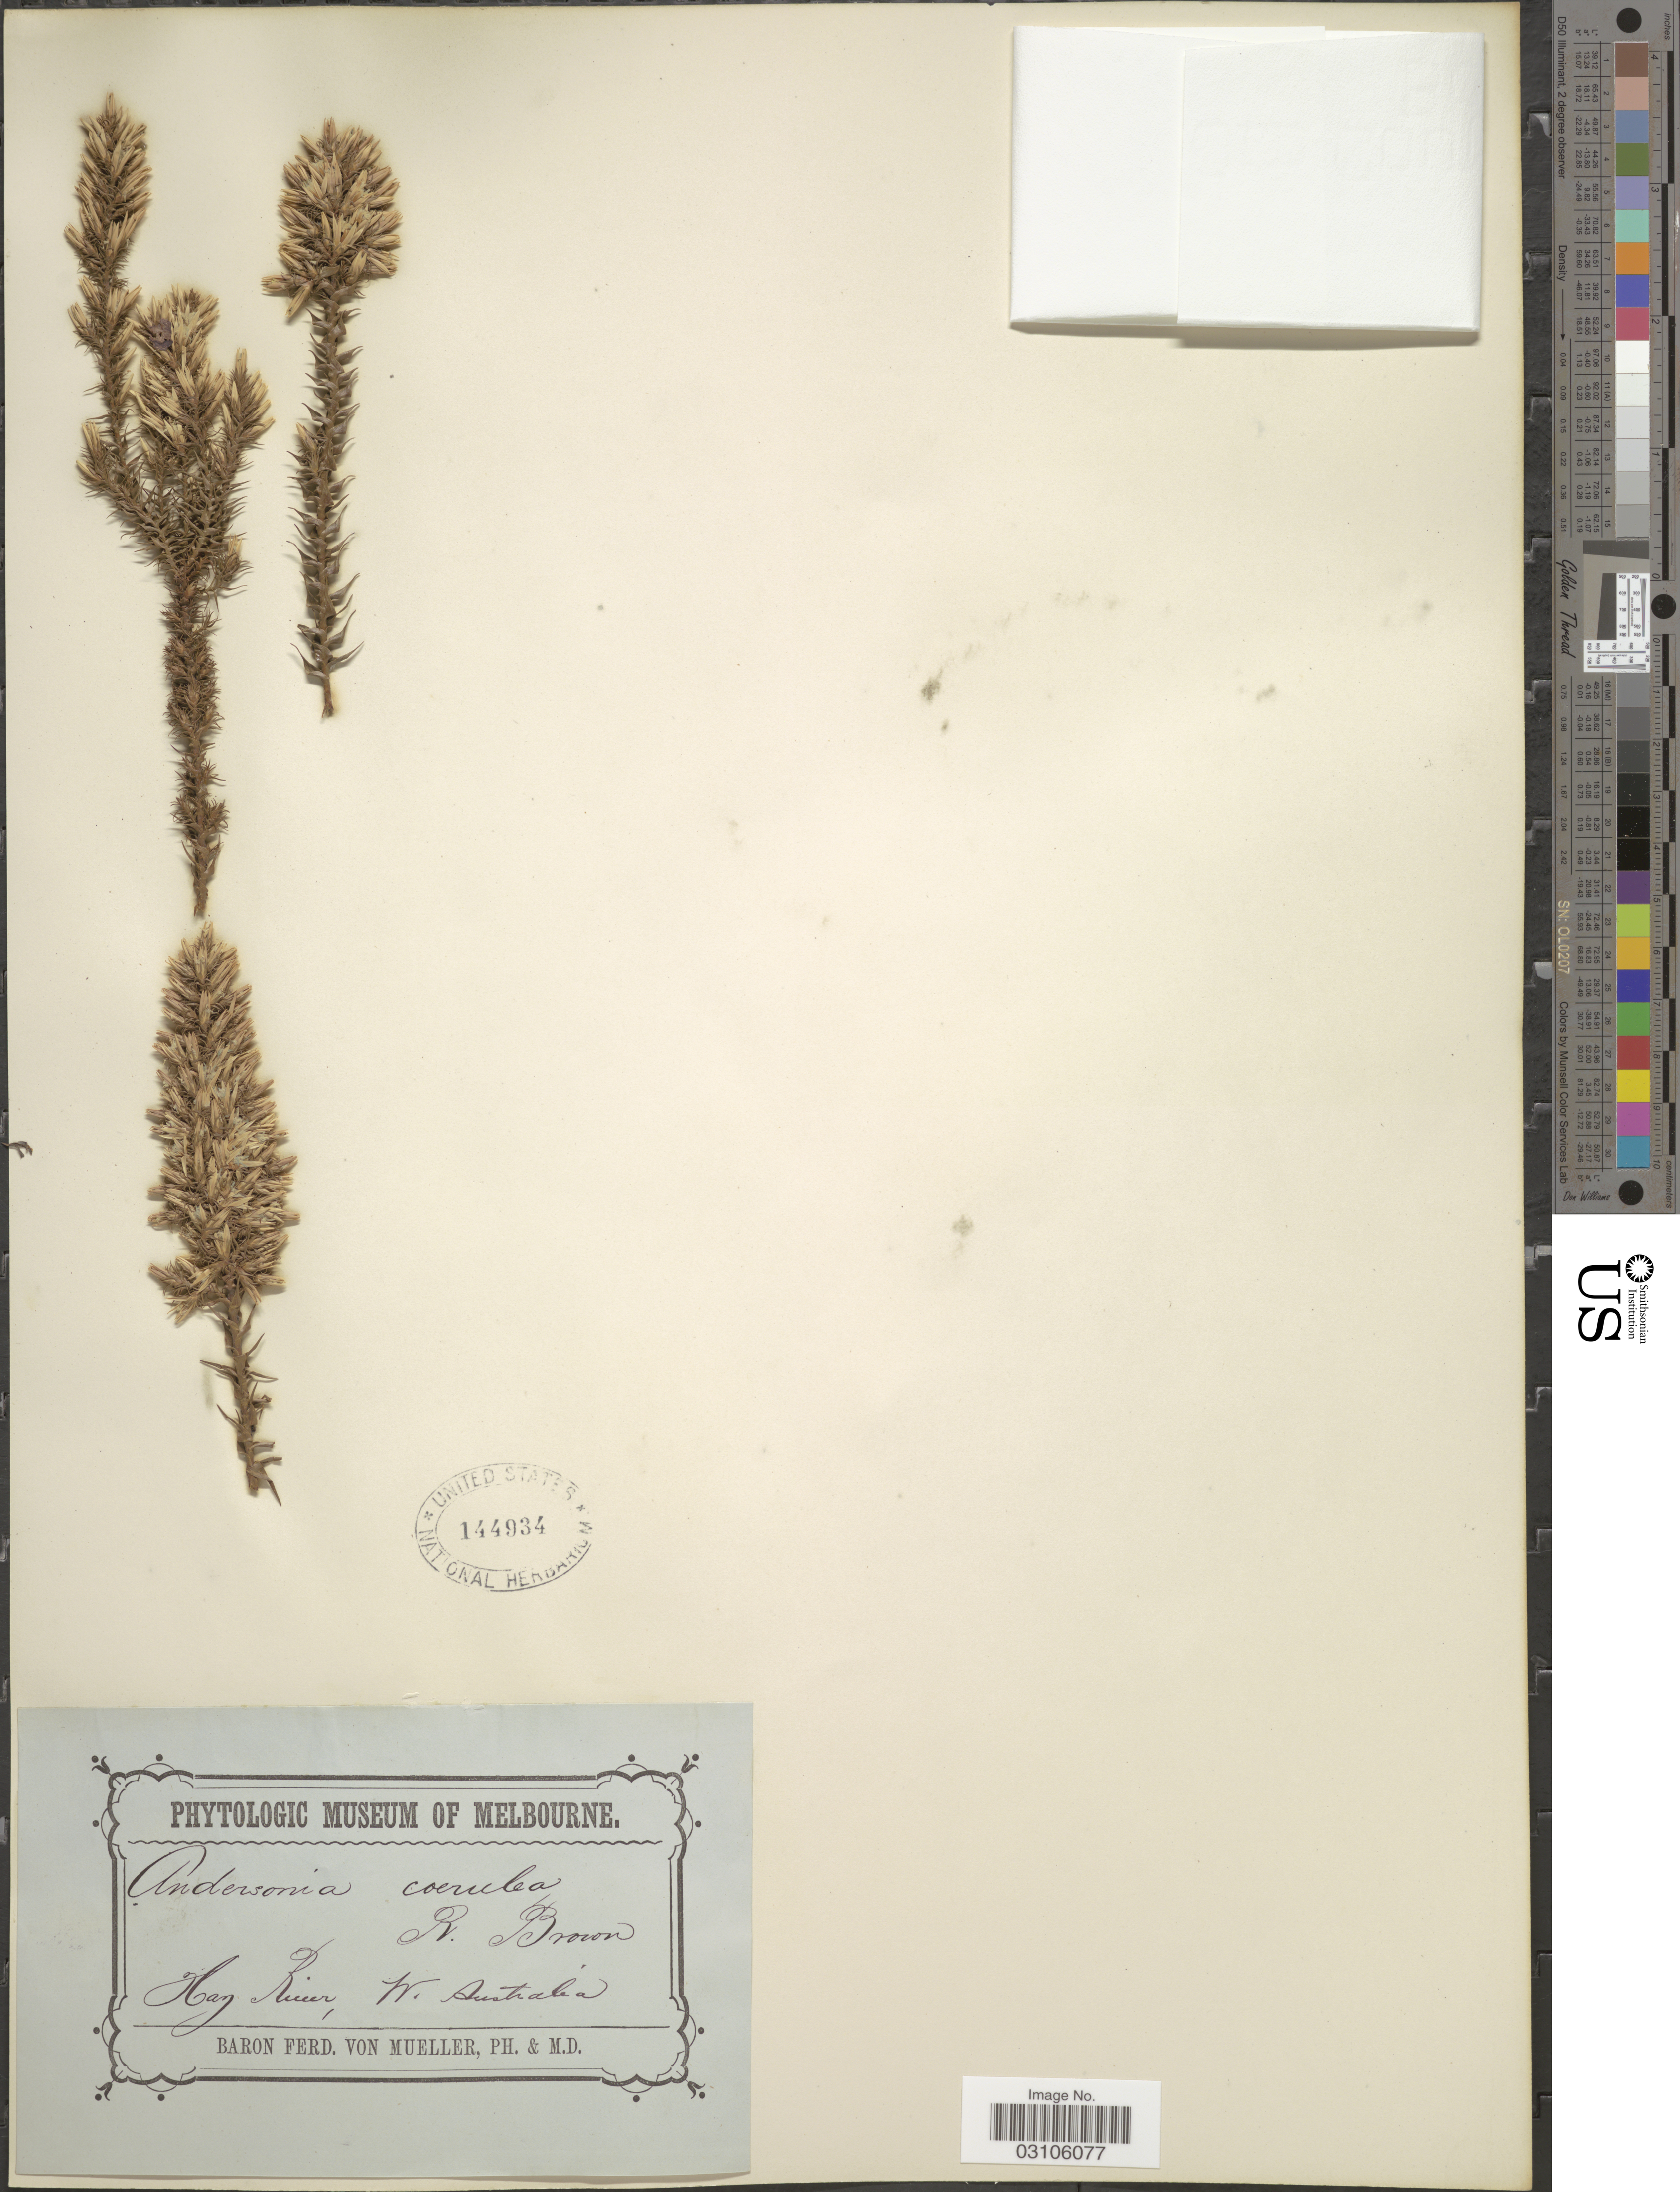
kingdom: Plantae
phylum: Tracheophyta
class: Magnoliopsida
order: Ericales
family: Ericaceae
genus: Andersonia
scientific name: Andersonia caerulea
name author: R. Br.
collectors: F. Mueller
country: Australia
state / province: Western Australia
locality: Hay River, W. Australia.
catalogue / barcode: US 144934